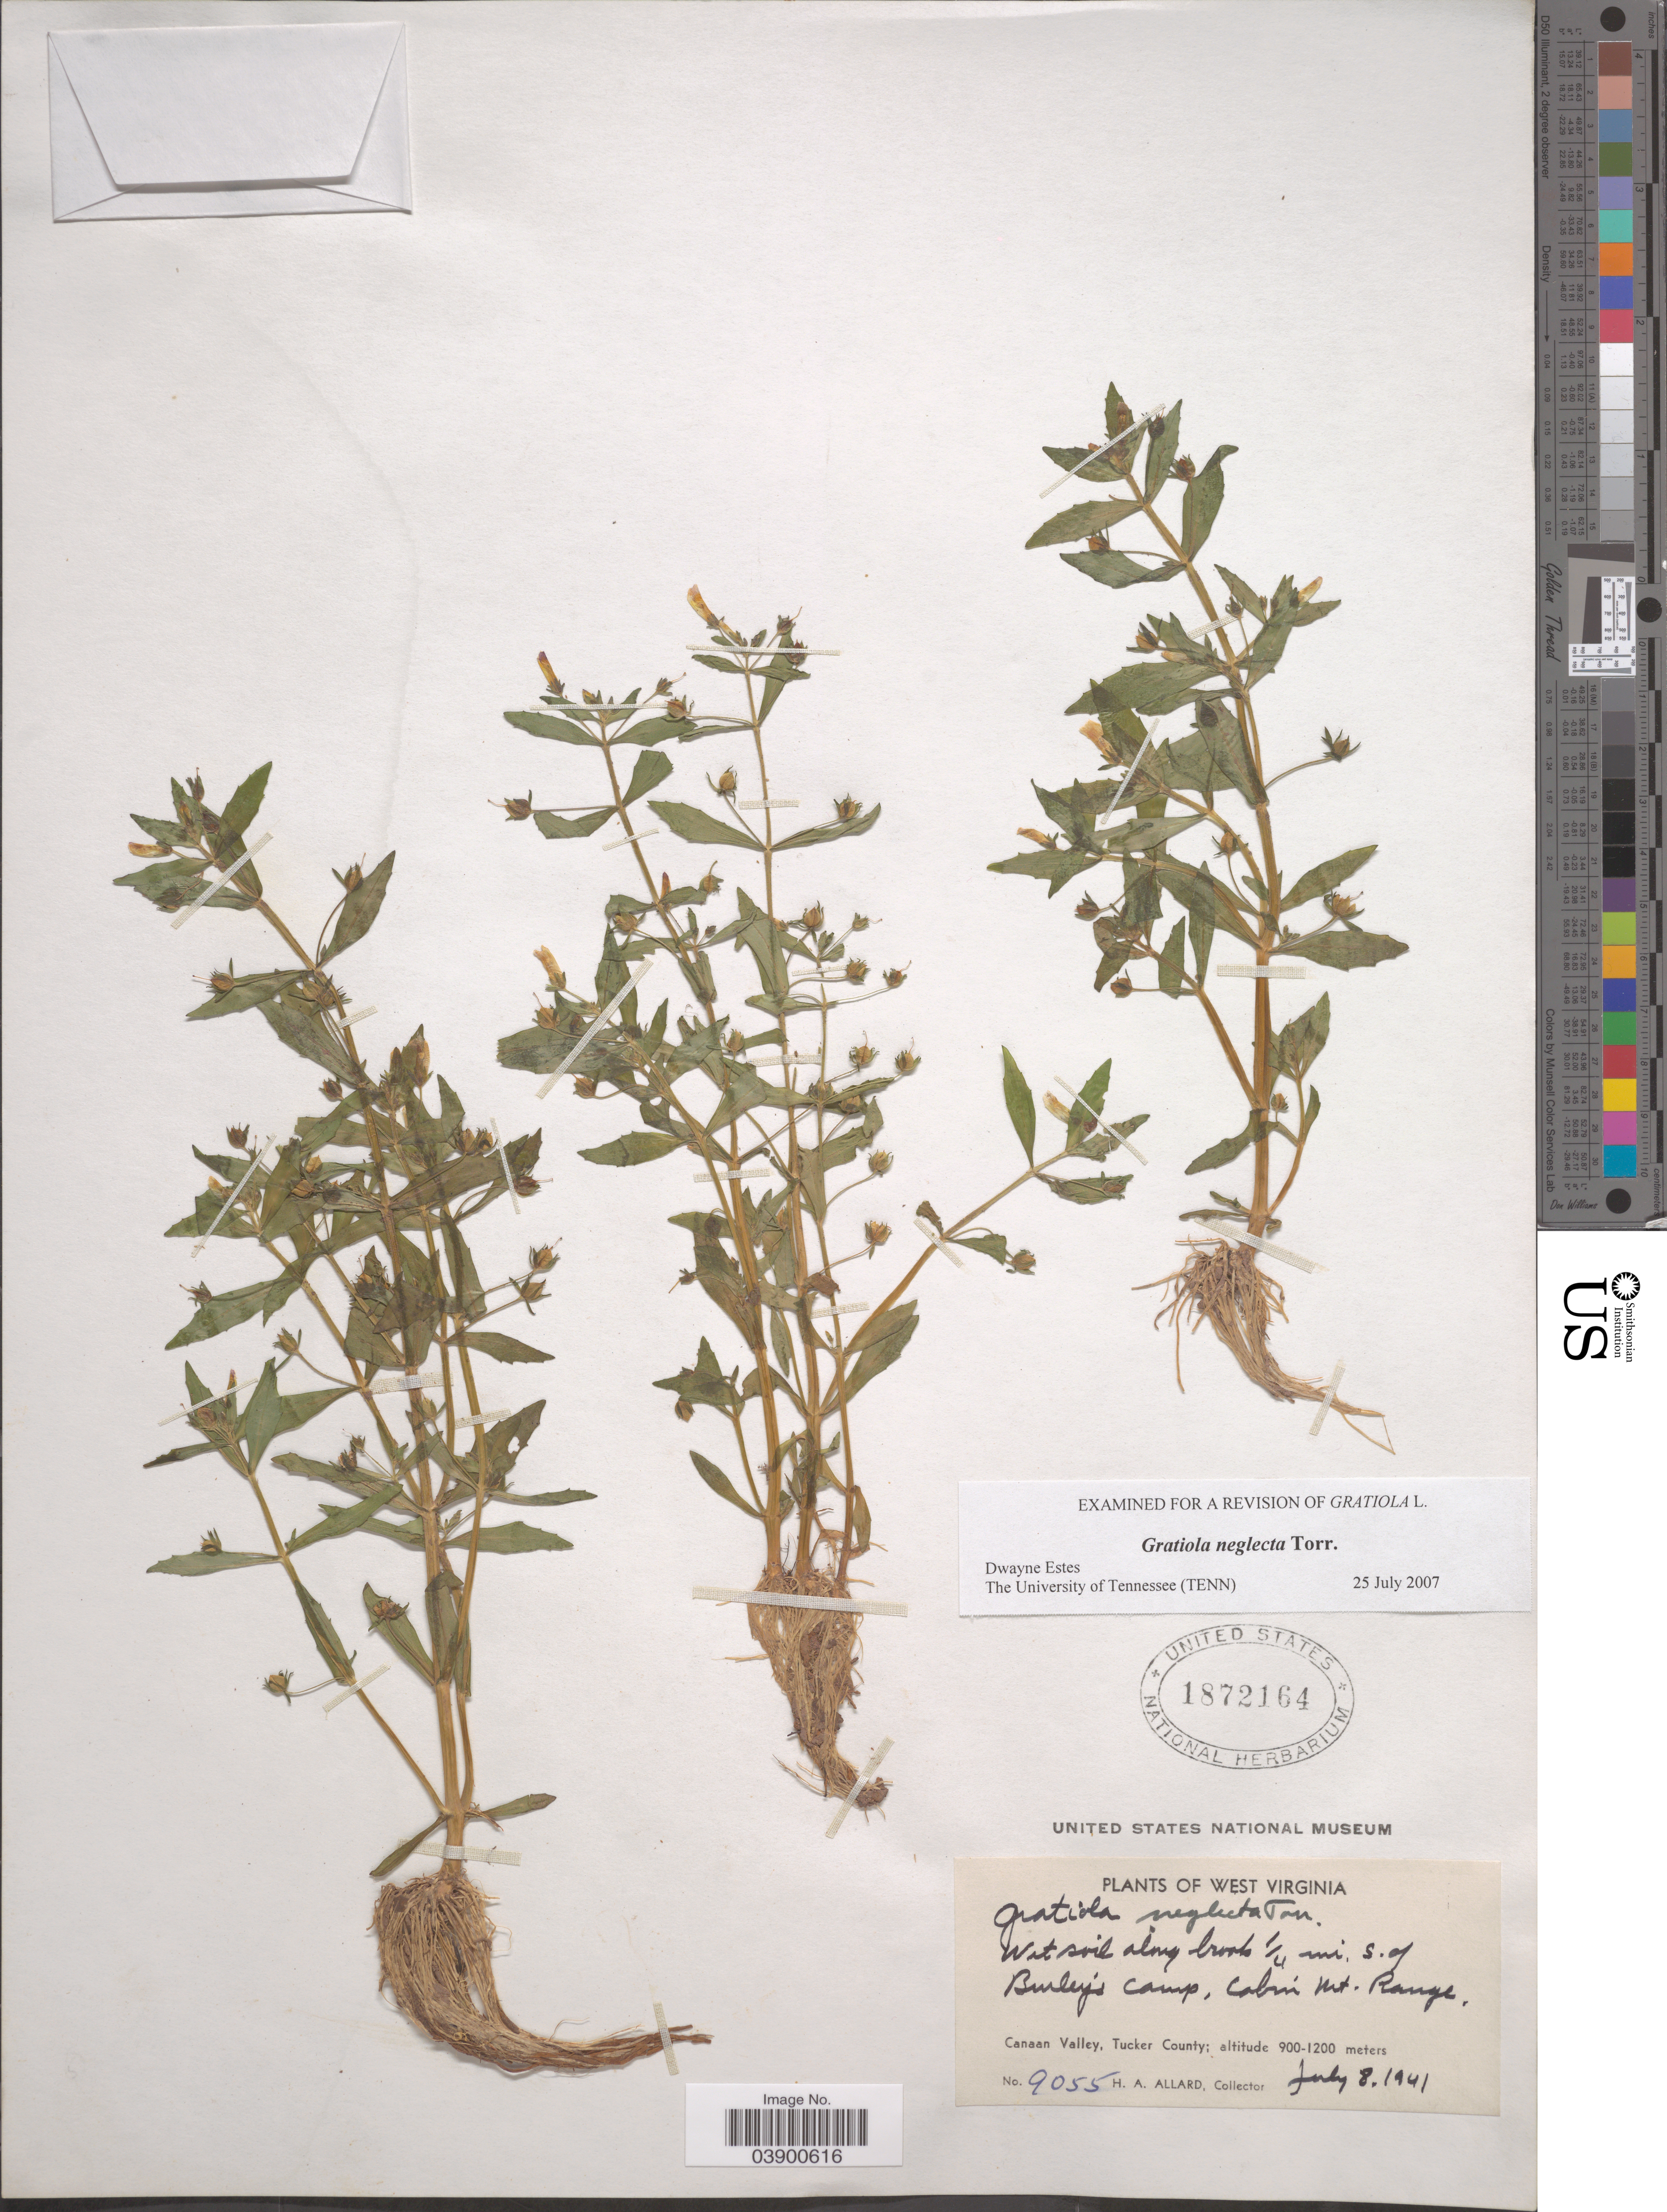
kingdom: Plantae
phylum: Tracheophyta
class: Magnoliopsida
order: Lamiales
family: Plantaginaceae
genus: Gratiola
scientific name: Gratiola neglecta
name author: Torr.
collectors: H. A. Allard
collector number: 9055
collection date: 1941-07-08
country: United States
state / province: West Virginia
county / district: Tucker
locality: ¼ mi. S. of Burley's Camp, Cabin Mt. Range. Canaan Valley, Tucker County.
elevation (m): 900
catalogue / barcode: US 1872164